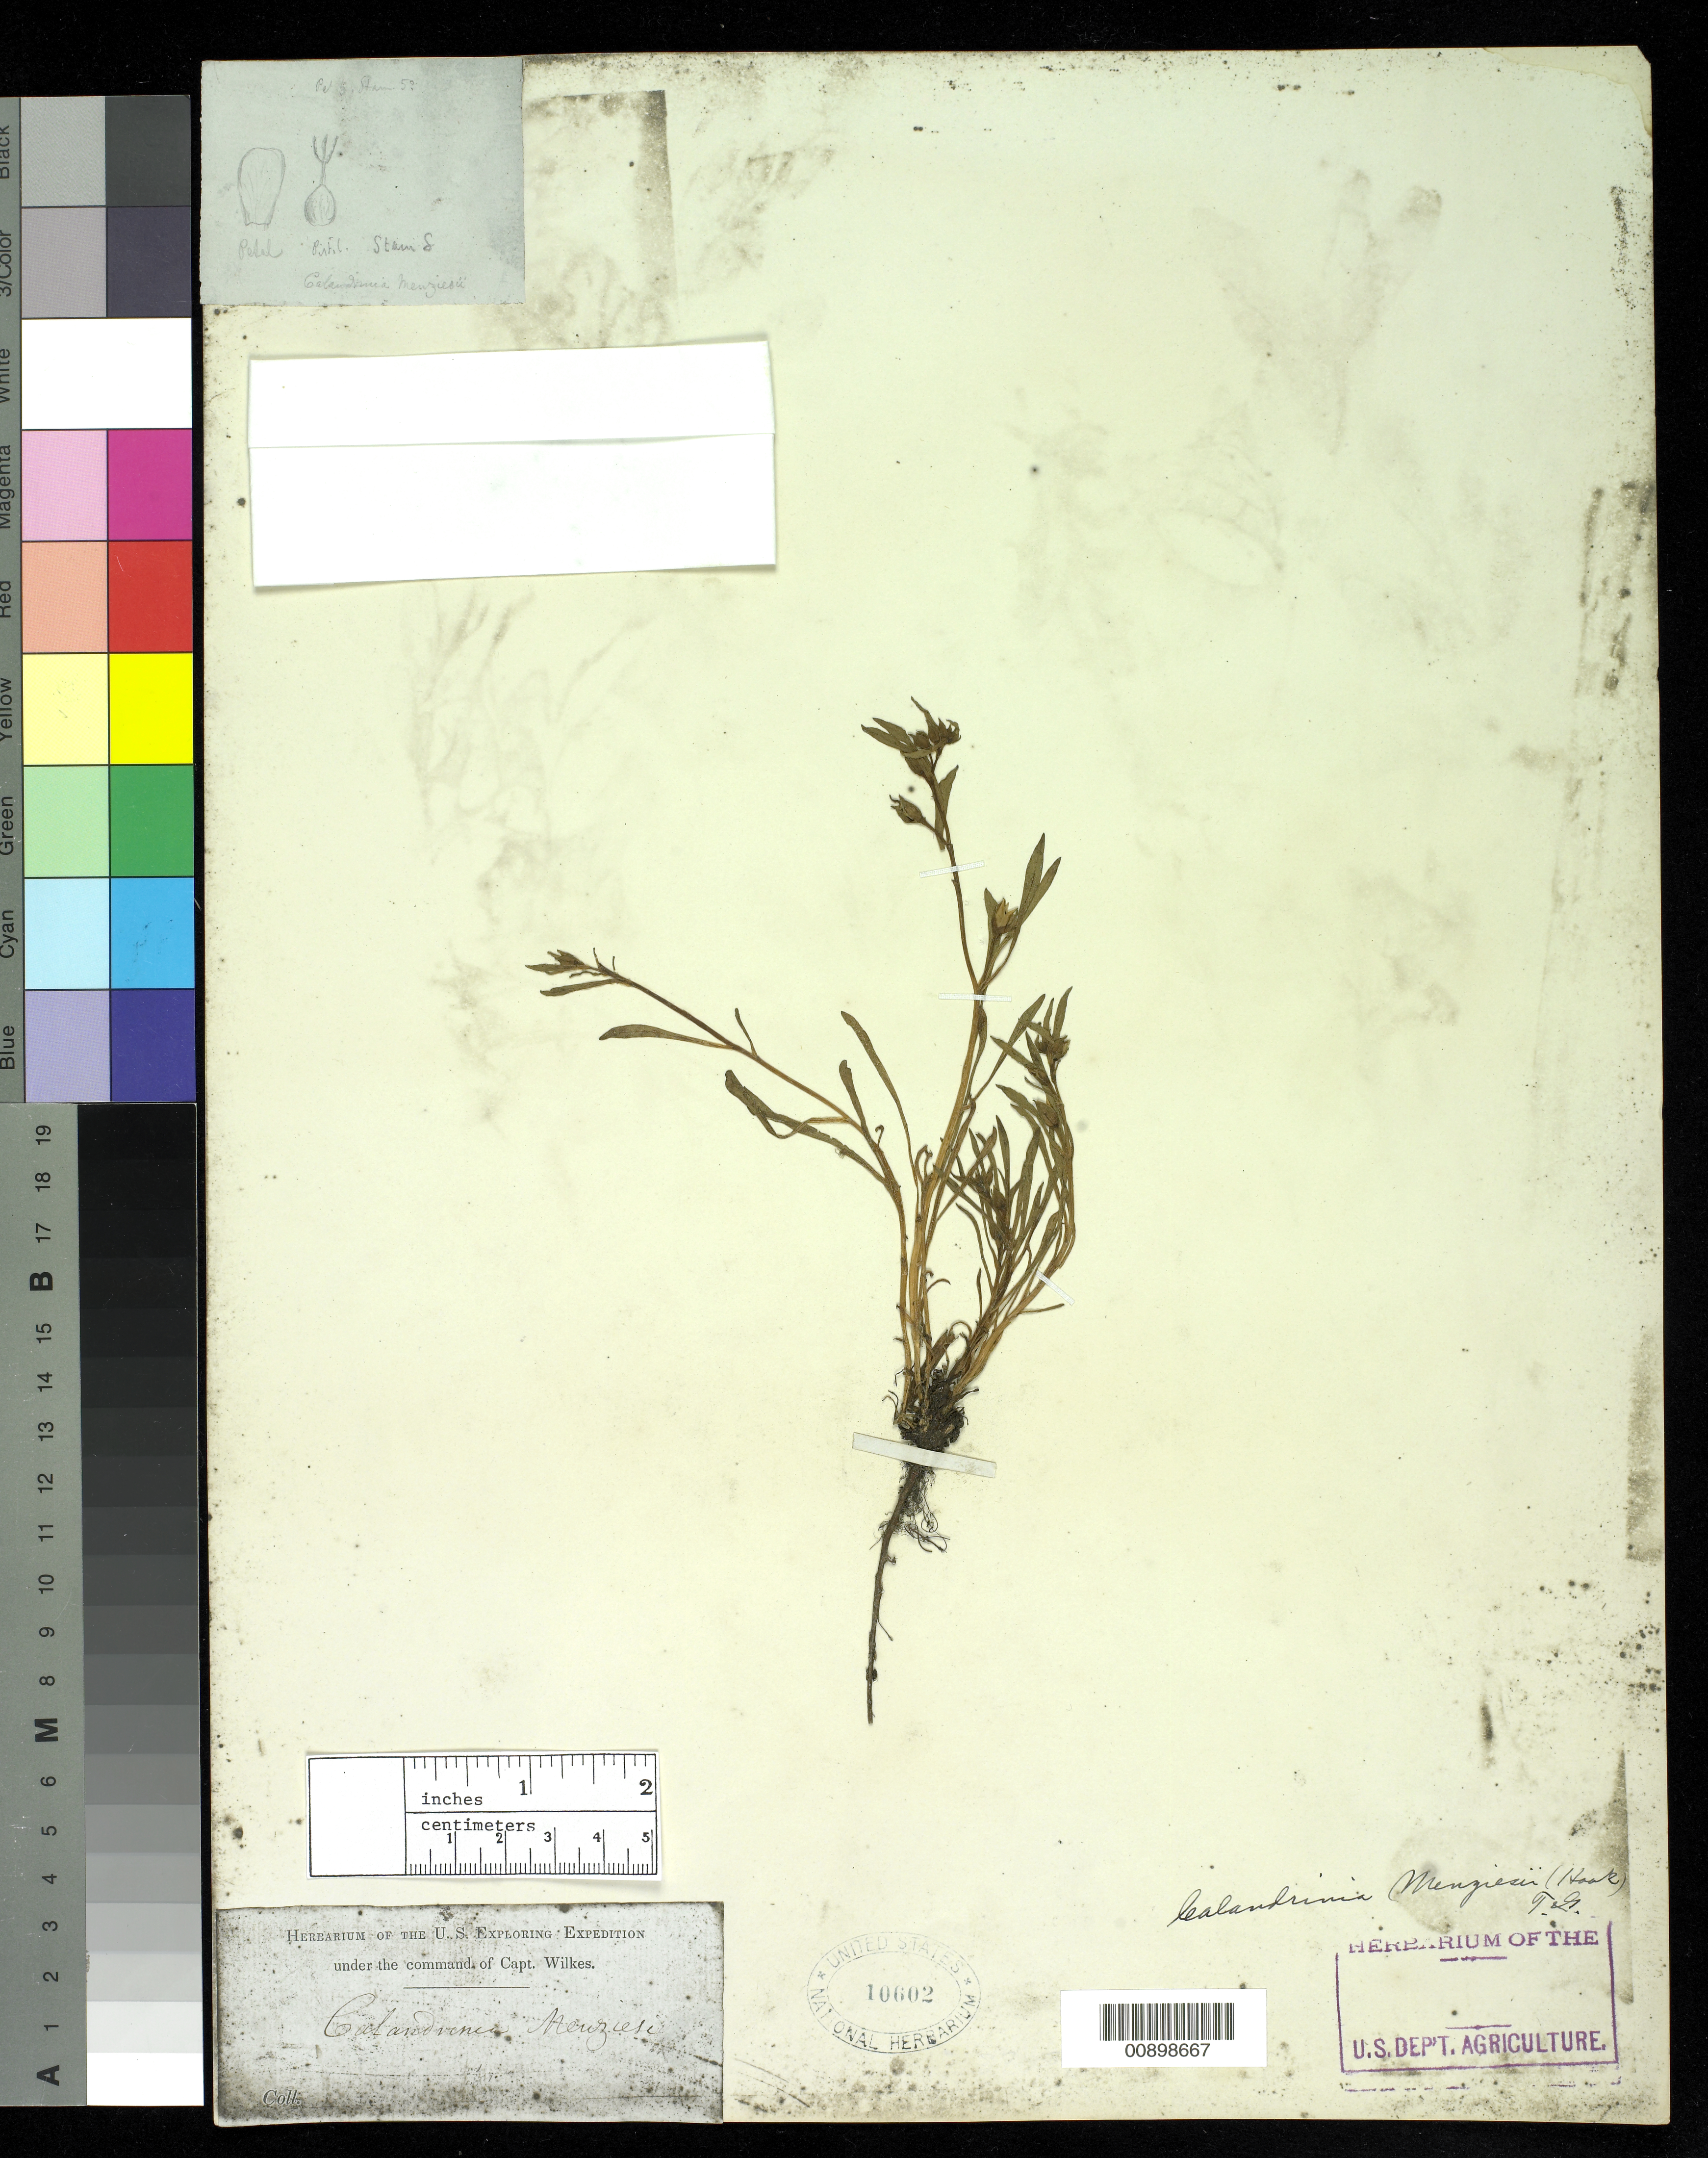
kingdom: Plantae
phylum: Tracheophyta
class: Magnoliopsida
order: Caryophyllales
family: Montiaceae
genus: Calandrinia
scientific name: Calandrinia ciliata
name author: (Ruiz & Pav.) DC.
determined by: Strong, Mark T., (BOT), Smithsonian Institution - National Museum of Natural History (UNITED STATES)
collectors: Wilkes Explor. Exped.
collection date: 1838/1842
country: United States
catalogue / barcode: US 10602